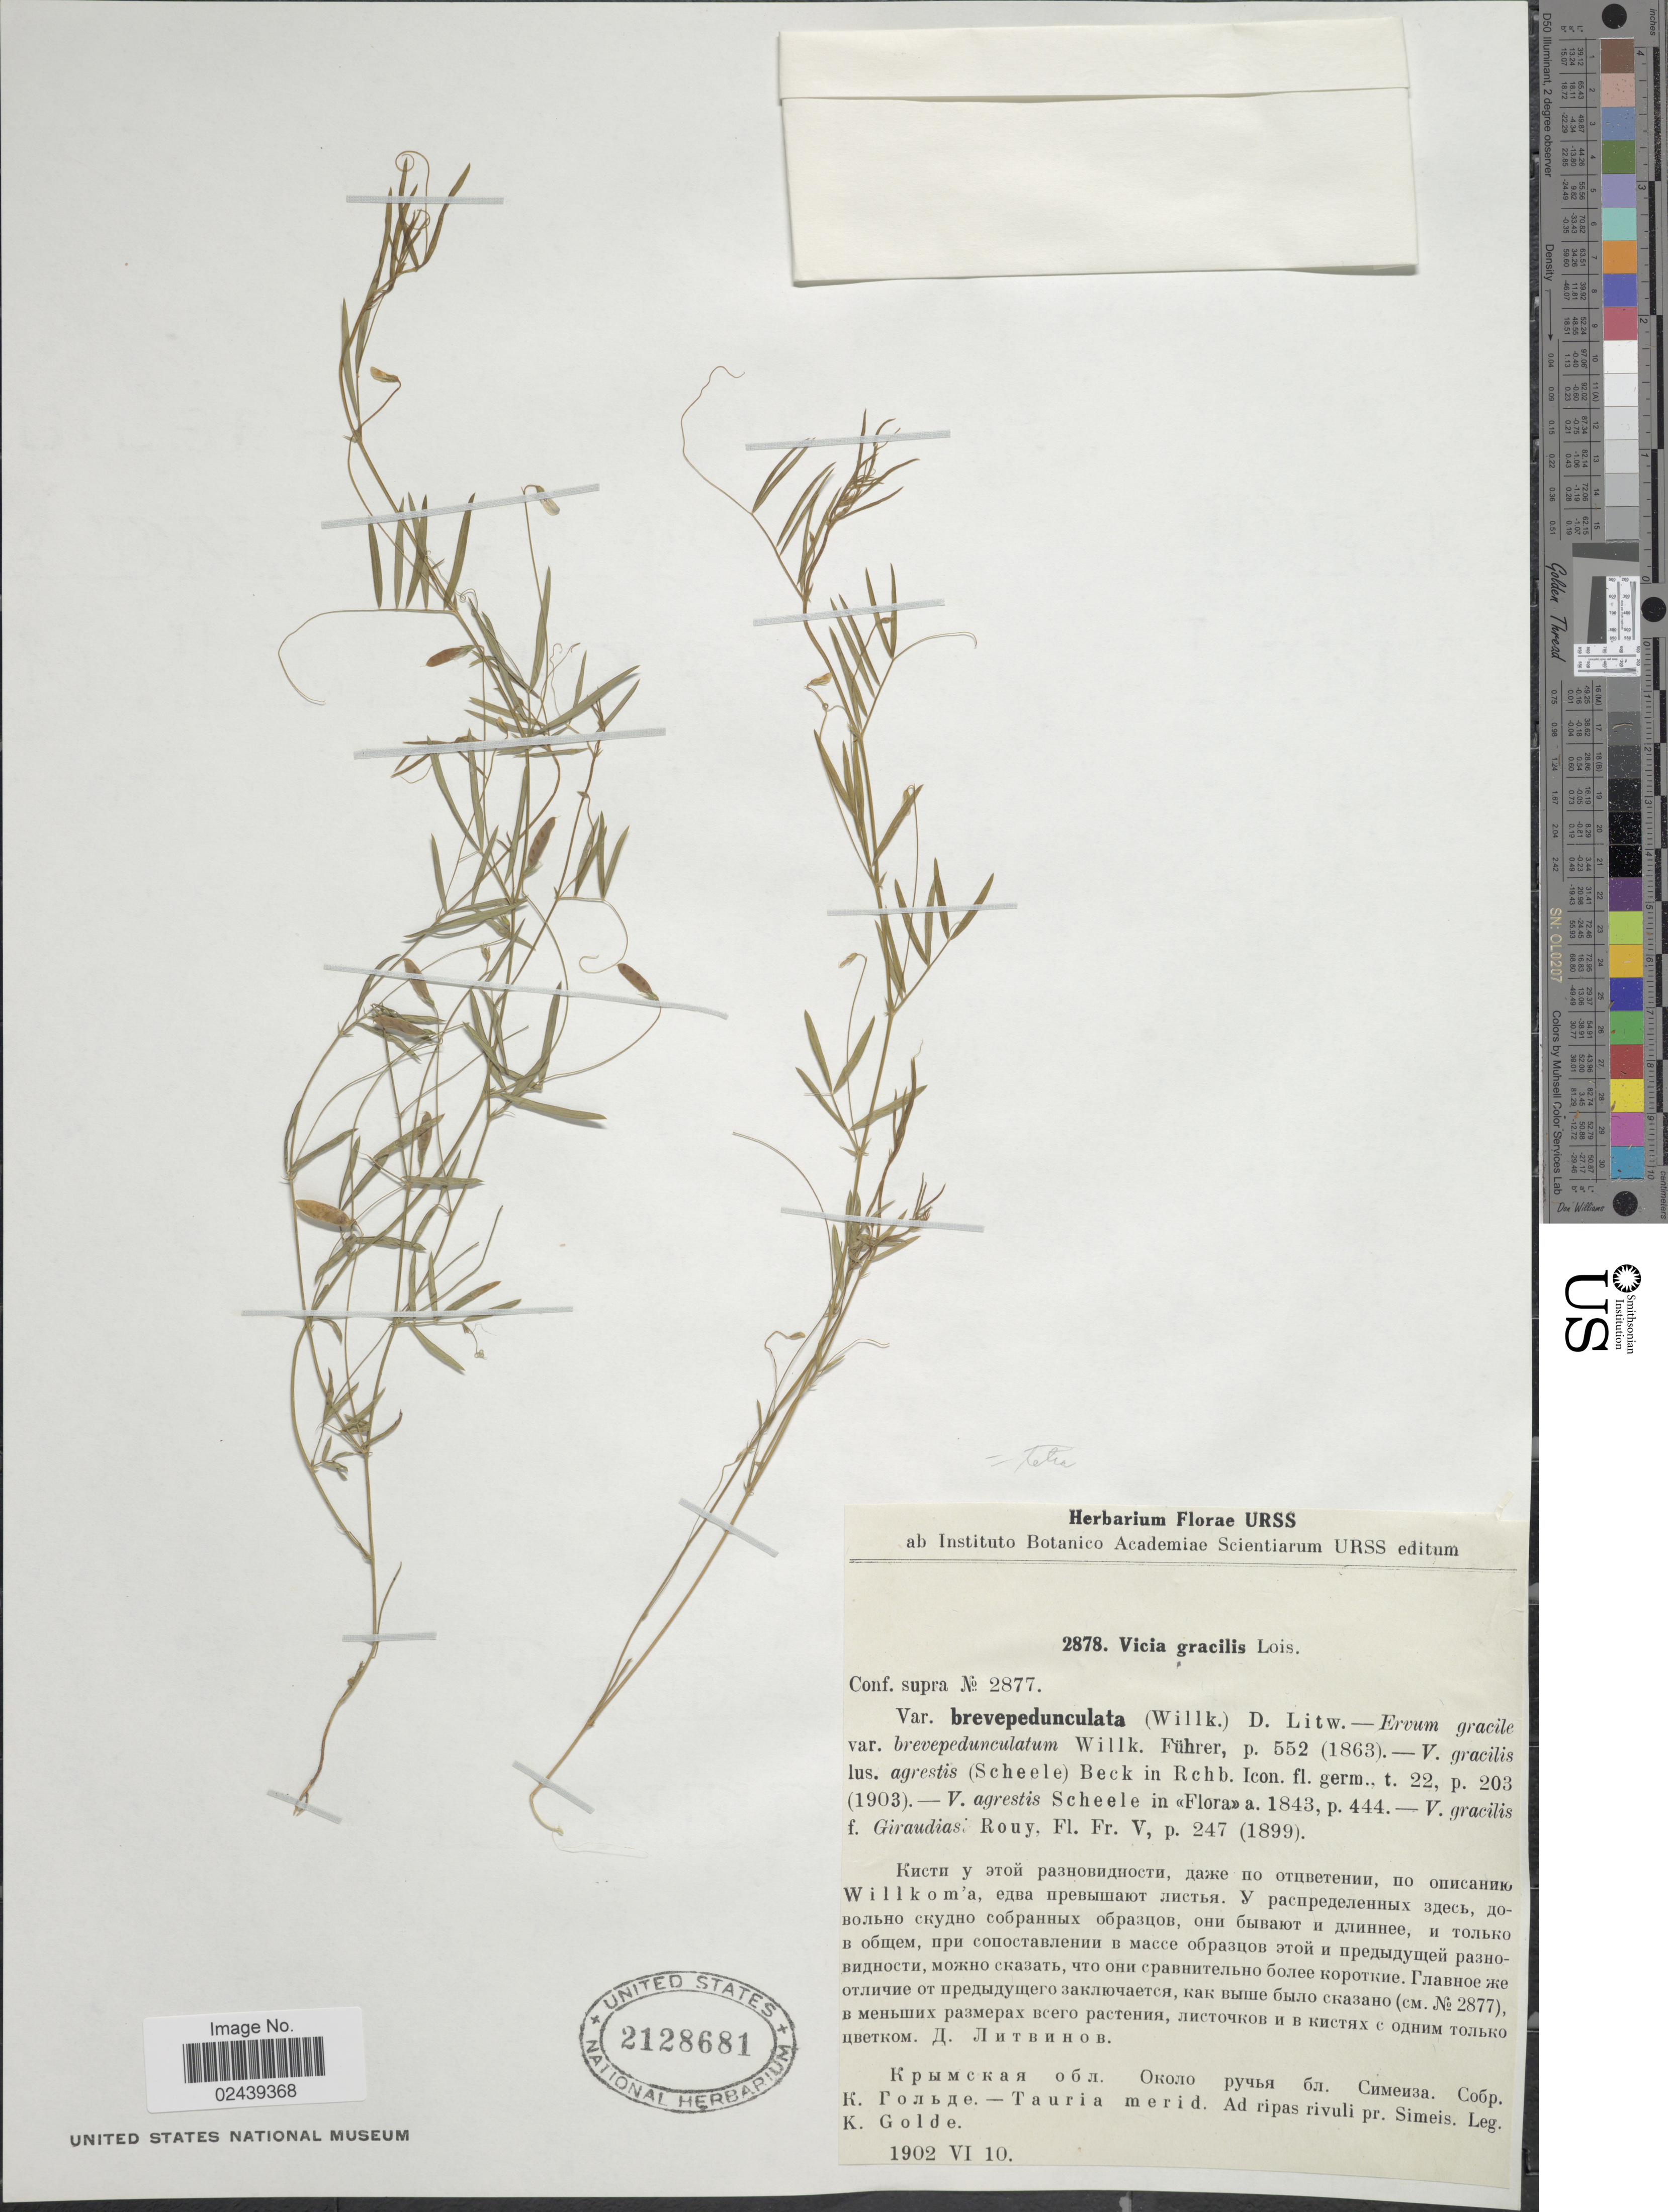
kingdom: Plantae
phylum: Tracheophyta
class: Magnoliopsida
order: Fabales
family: Fabaceae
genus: Vicia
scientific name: Vicia tetrasperma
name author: (L.) Schreb.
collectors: K. Golde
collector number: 2878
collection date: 1902-06-10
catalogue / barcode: US 2128681